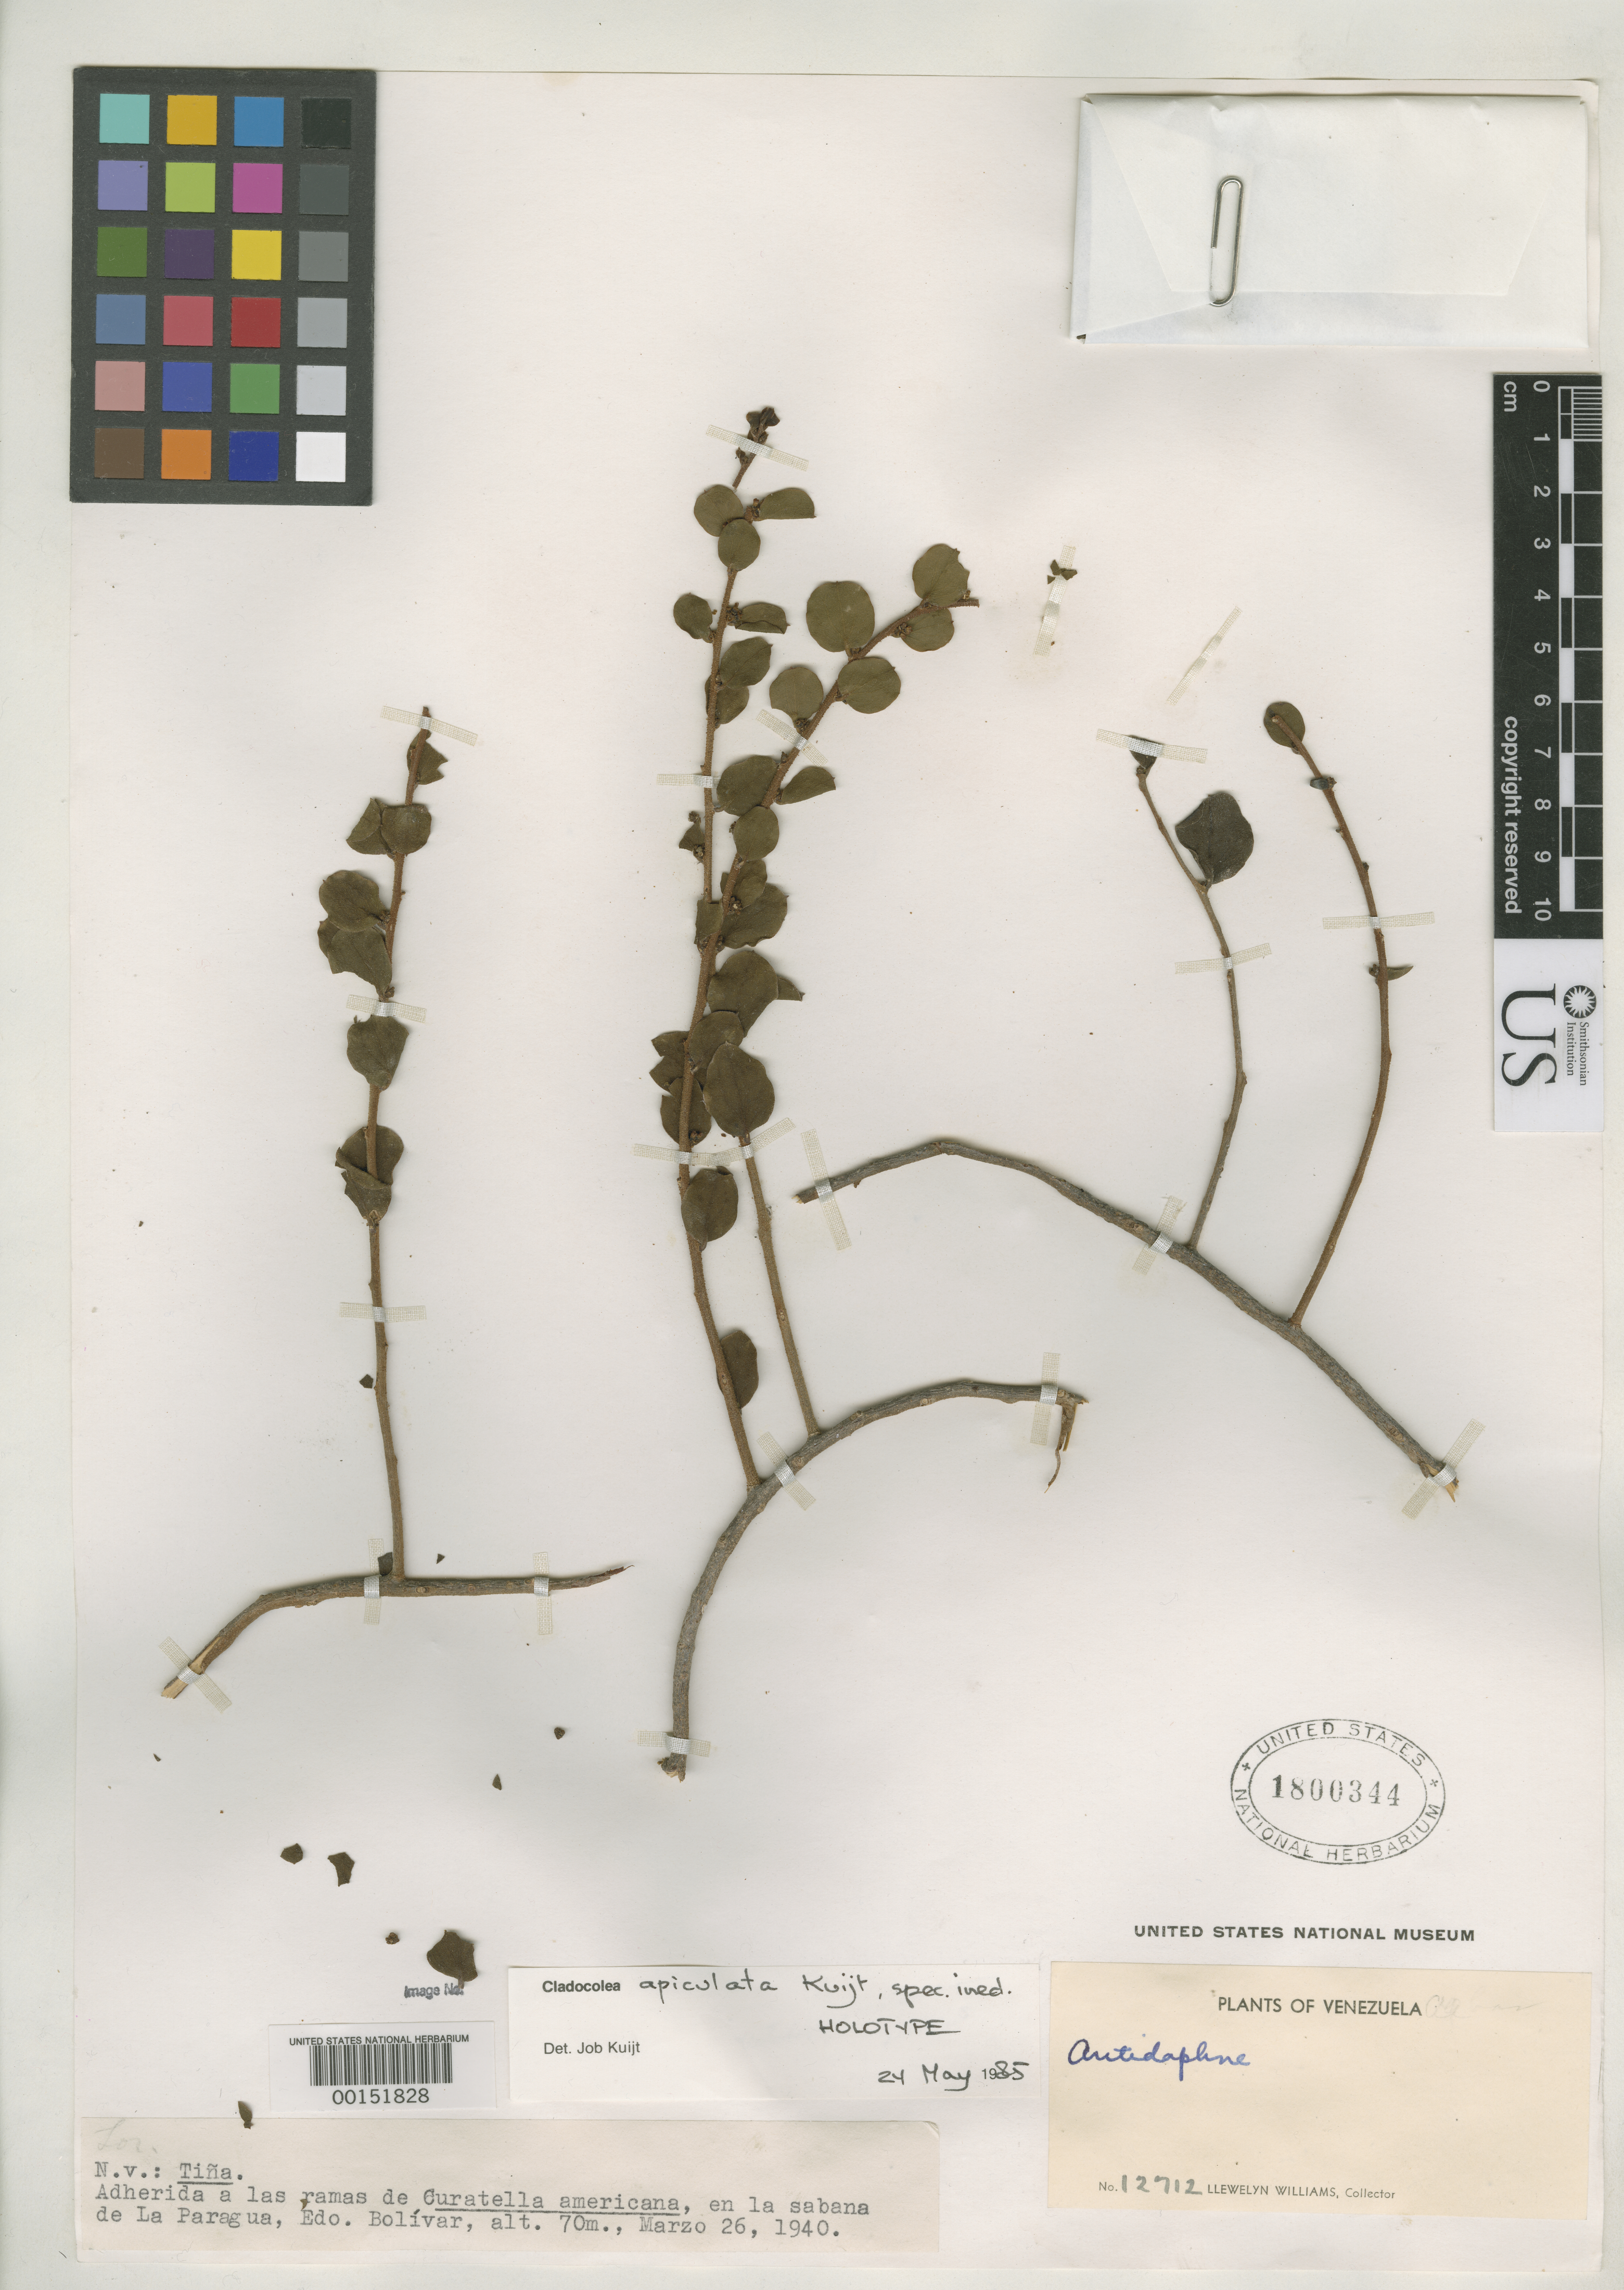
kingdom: Plantae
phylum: Tracheophyta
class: Magnoliopsida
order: Santalales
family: Loranthaceae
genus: Cladocolea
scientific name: Cladocolea apiculata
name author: Kuijt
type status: Holotype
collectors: Ll. Williams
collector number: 12712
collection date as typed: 26 Mar 1940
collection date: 1940-03-26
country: Venezuela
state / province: Bolivar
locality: Savanna of La Paragua.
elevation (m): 70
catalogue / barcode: US 1800344